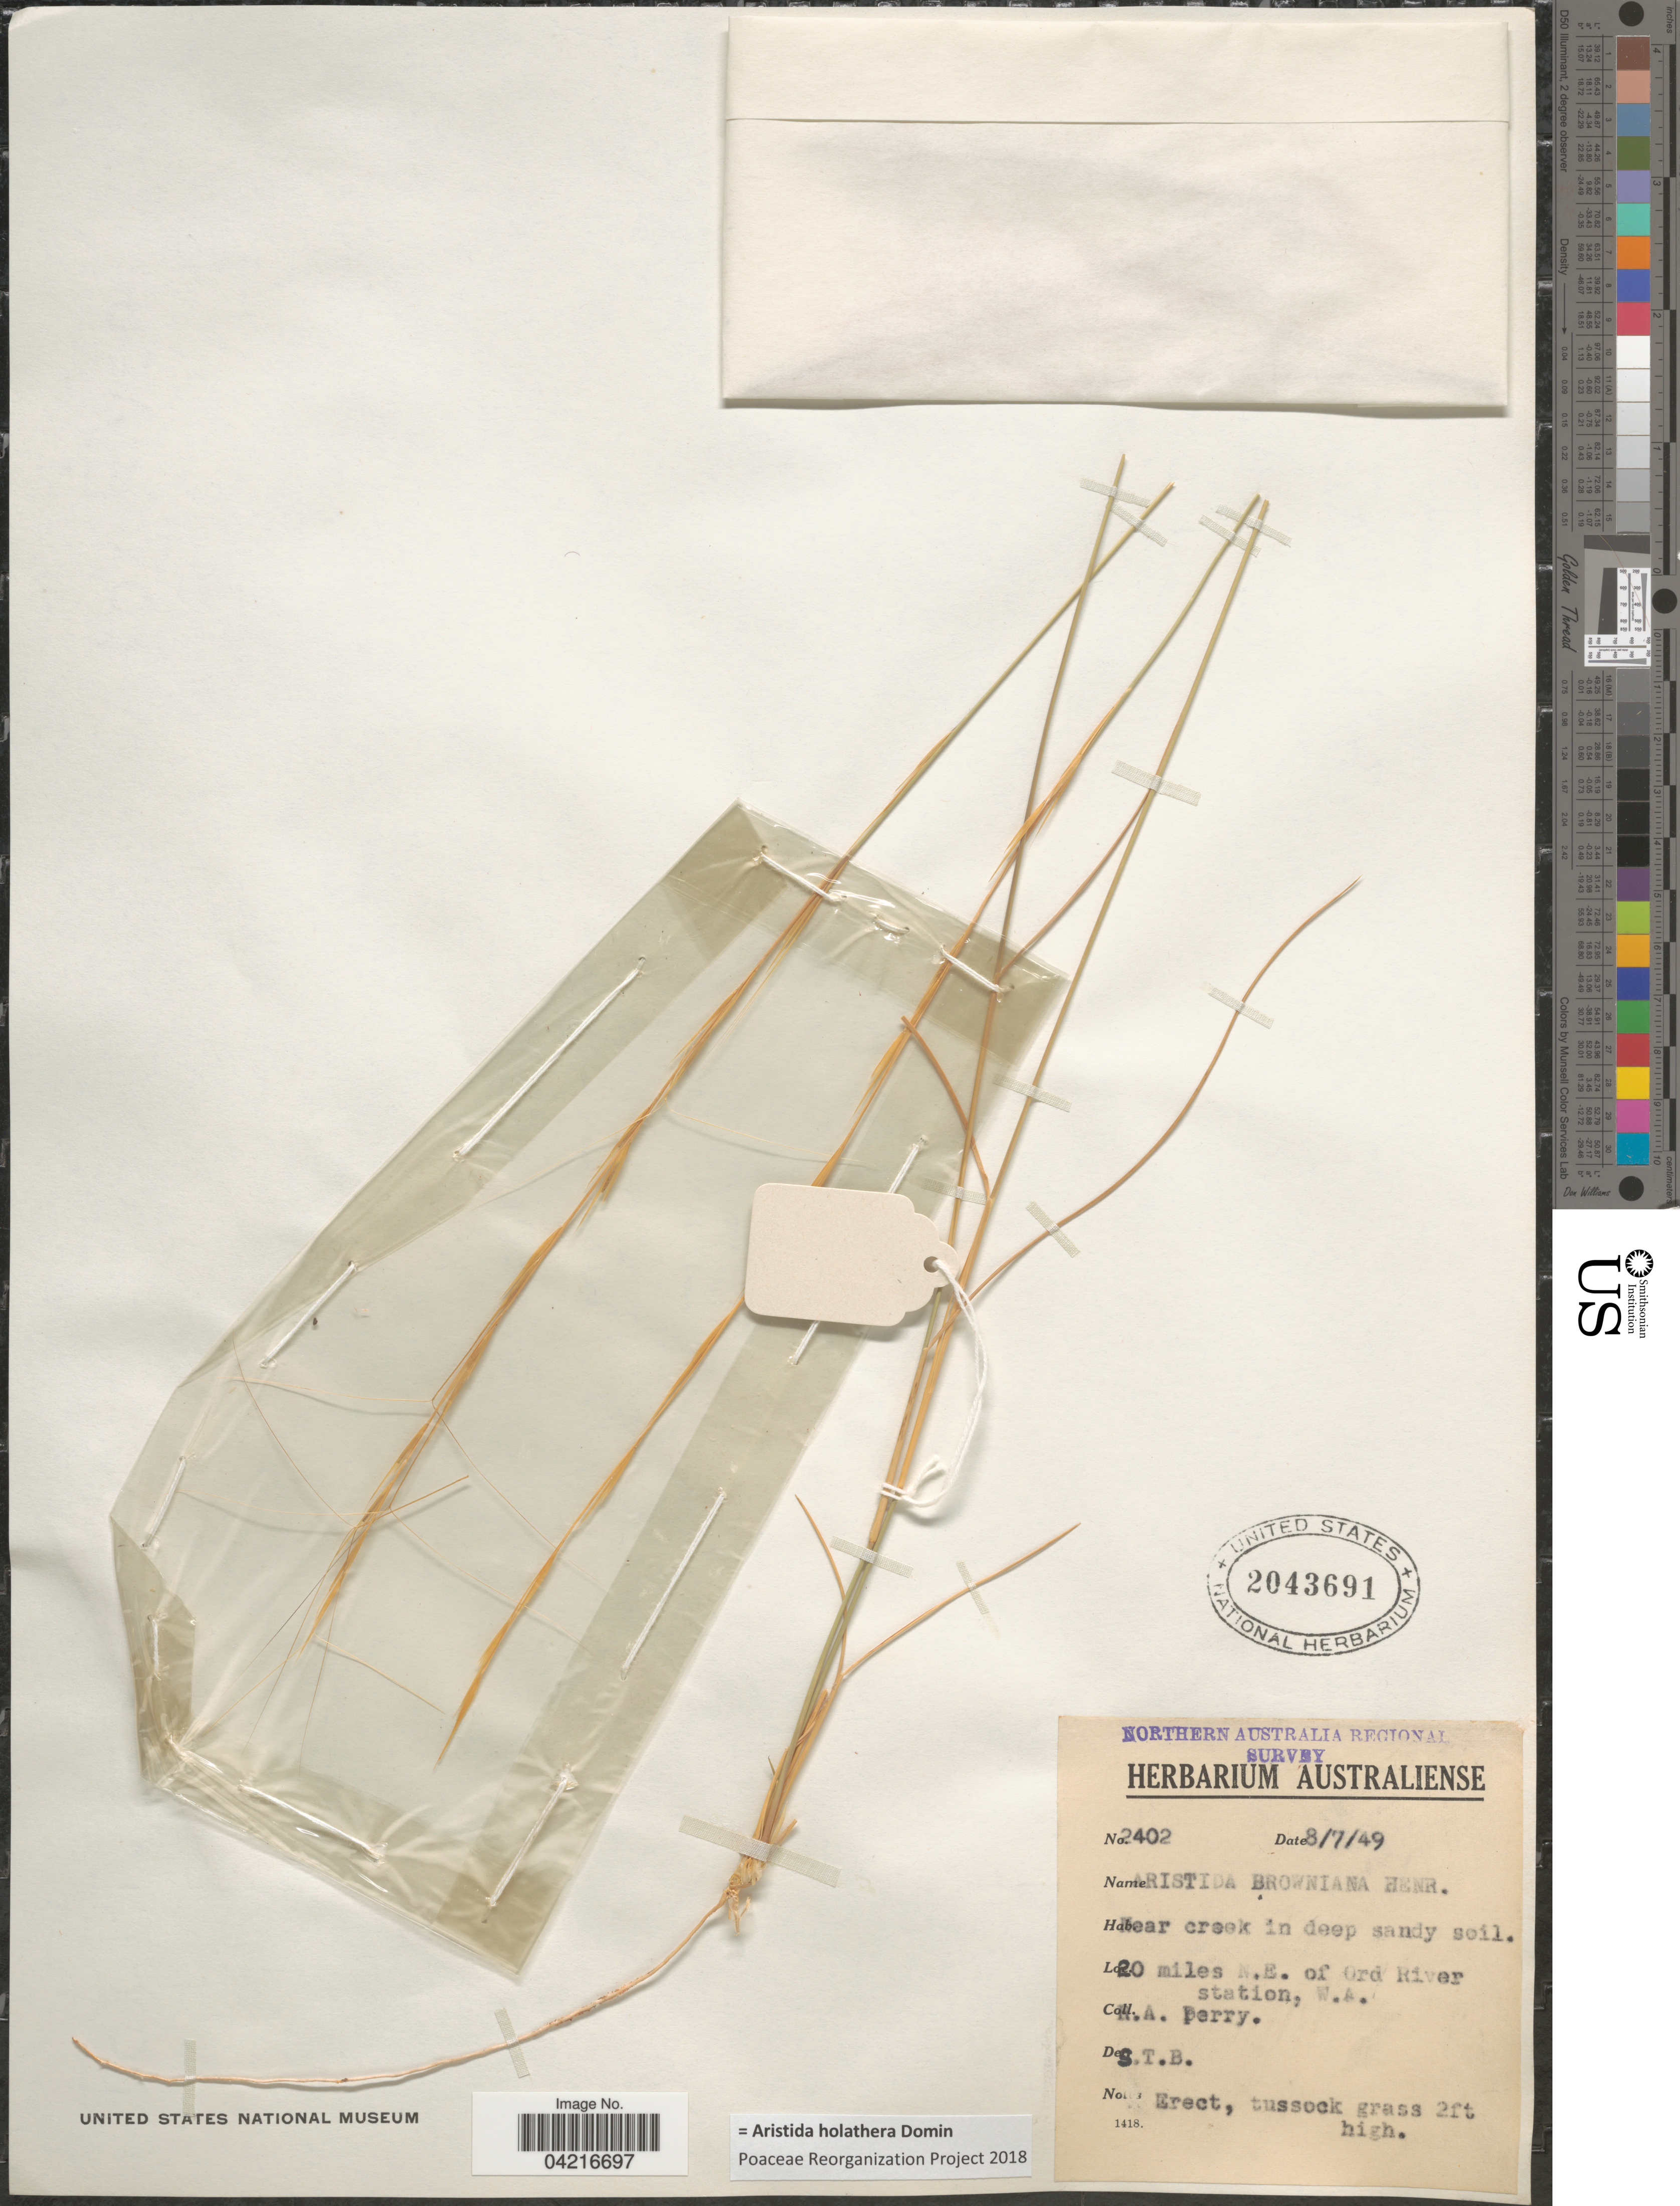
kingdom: Plantae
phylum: Tracheophyta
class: Liliopsida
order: Poales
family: Poaceae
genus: Aristida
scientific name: Aristida holathera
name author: Domin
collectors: Perry, R. A.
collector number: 2402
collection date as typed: Transcribed d/m/y: 8/7/49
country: Australia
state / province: Western Australia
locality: Northern Australia Regional Survey. 20 miles N.E. of Ord River station.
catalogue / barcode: US 2043691